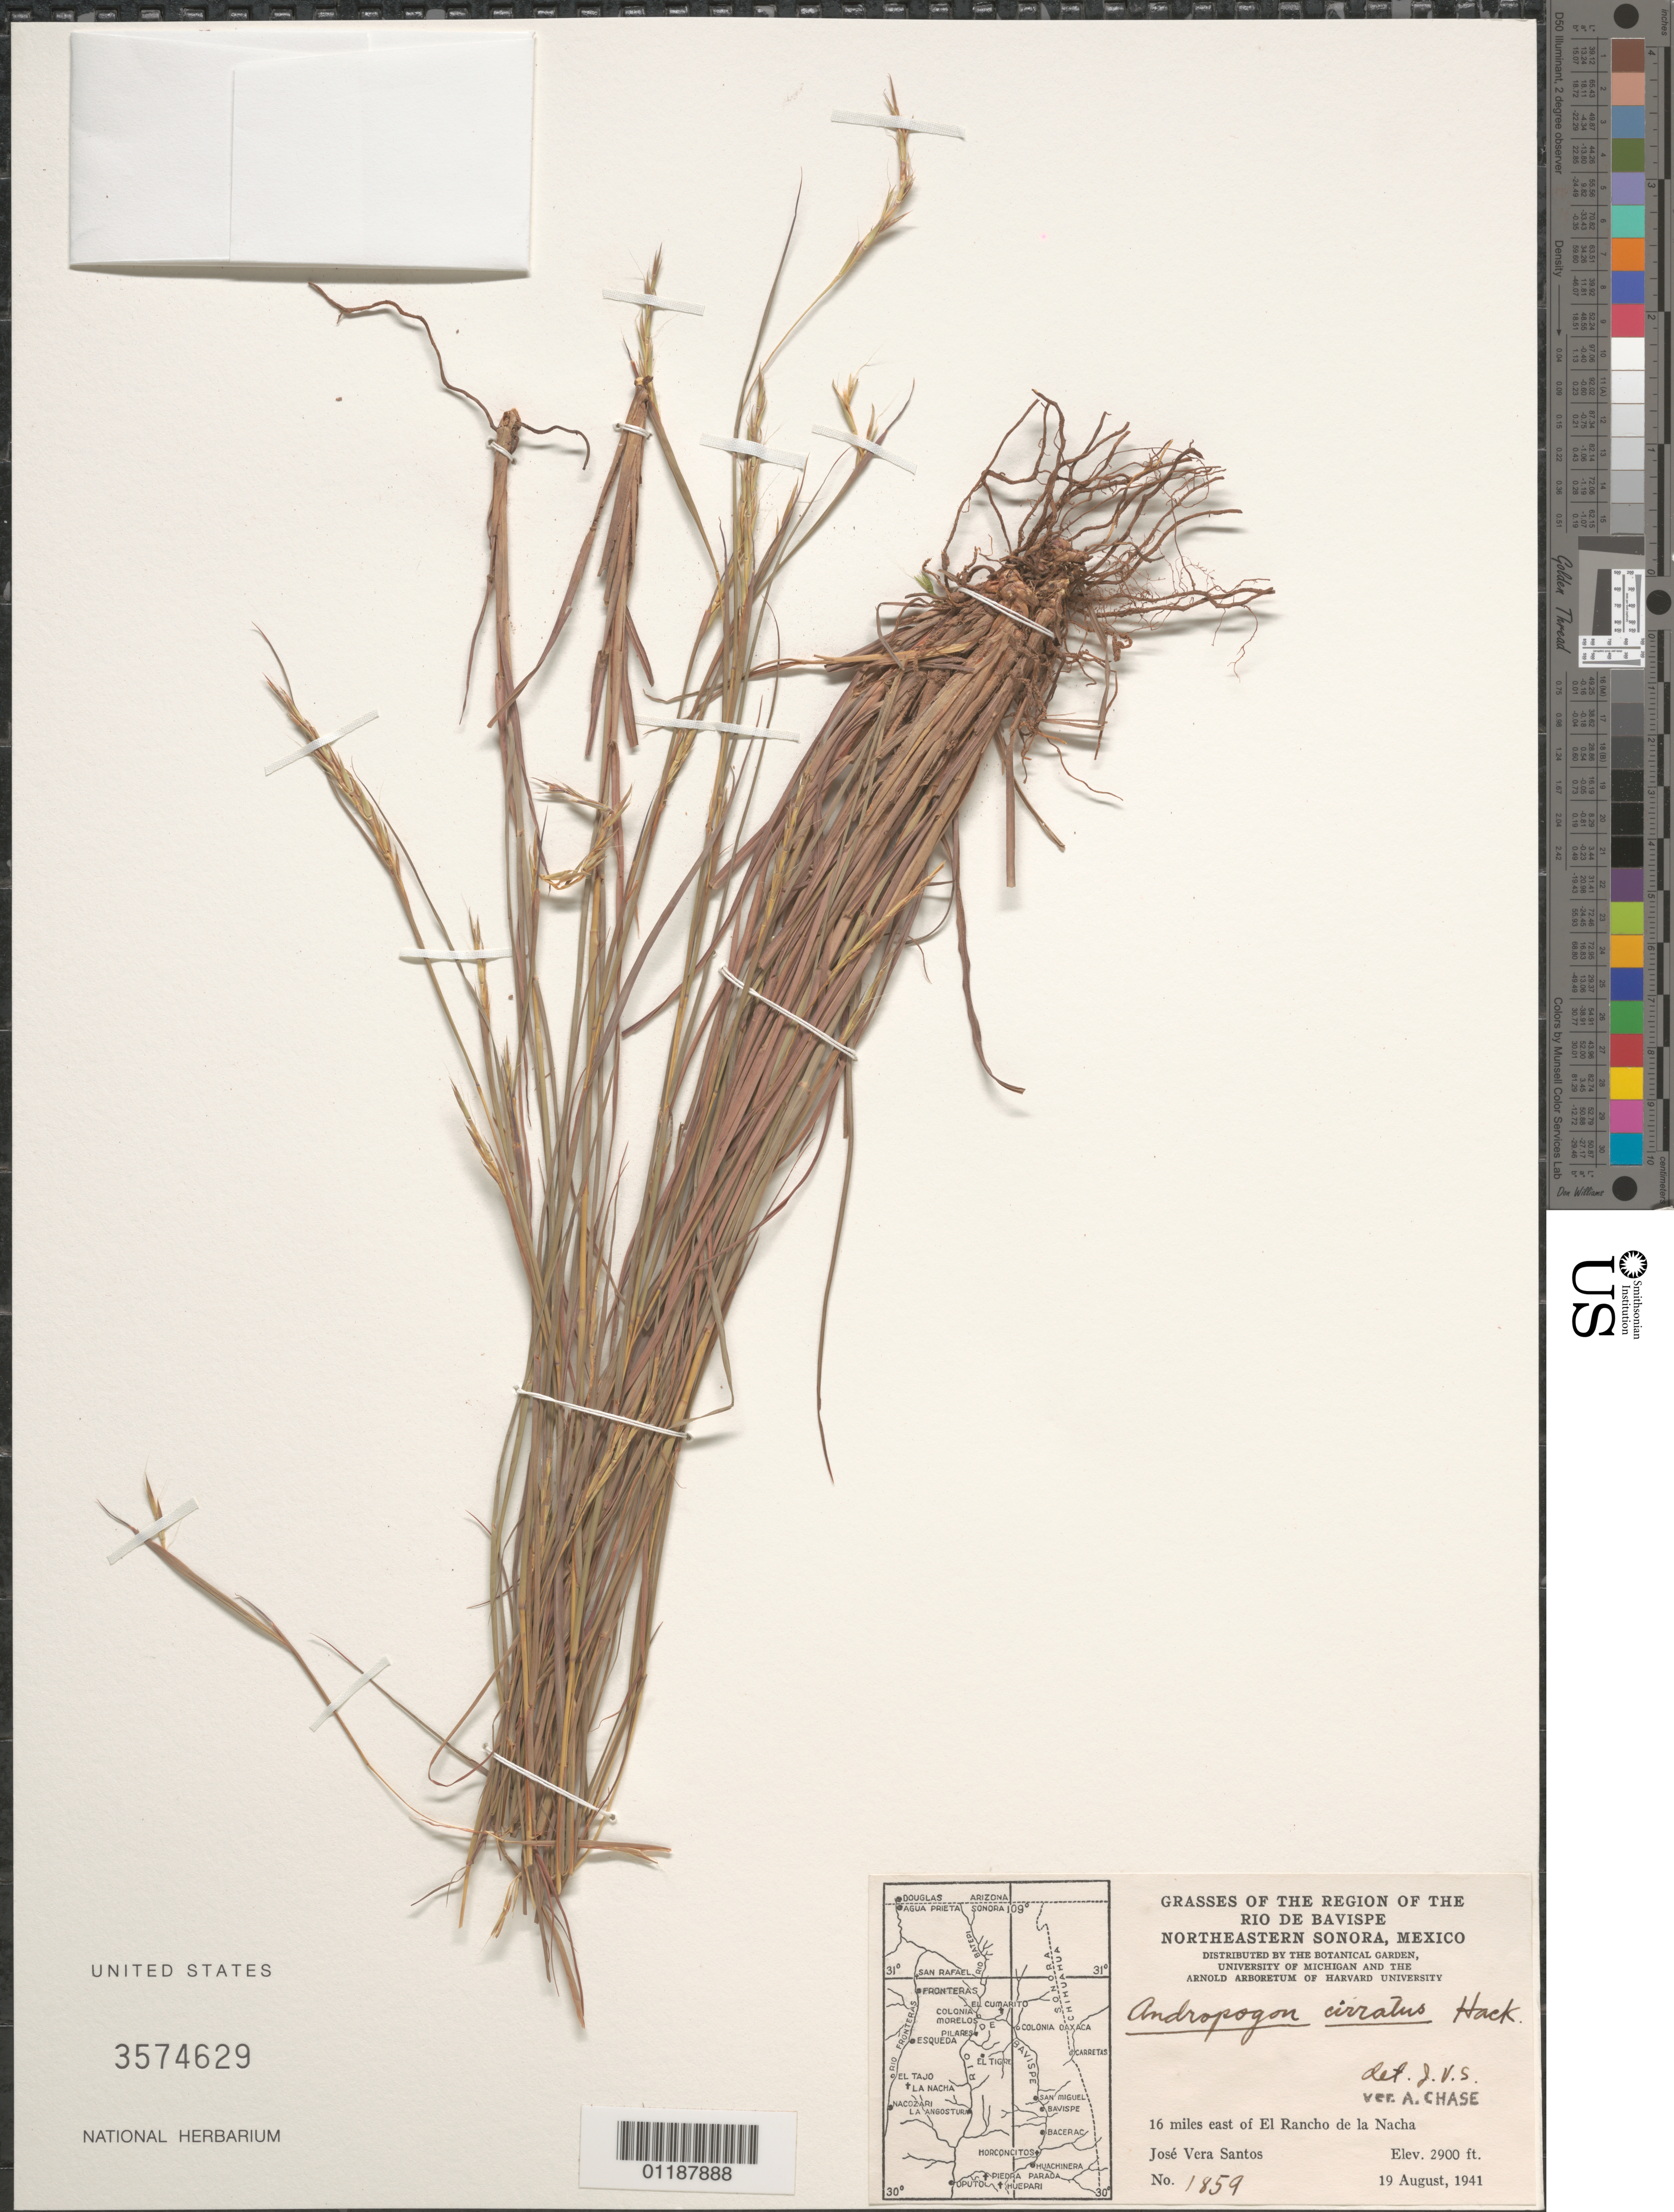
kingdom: Plantae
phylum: Tracheophyta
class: Liliopsida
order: Poales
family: Poaceae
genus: Andropogon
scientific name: Andropogon cirratus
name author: Hack.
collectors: J. V. Santos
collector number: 1859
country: Mexico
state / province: Sonora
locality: E of El Rancho de la Nacha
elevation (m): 884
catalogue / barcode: US 3574629